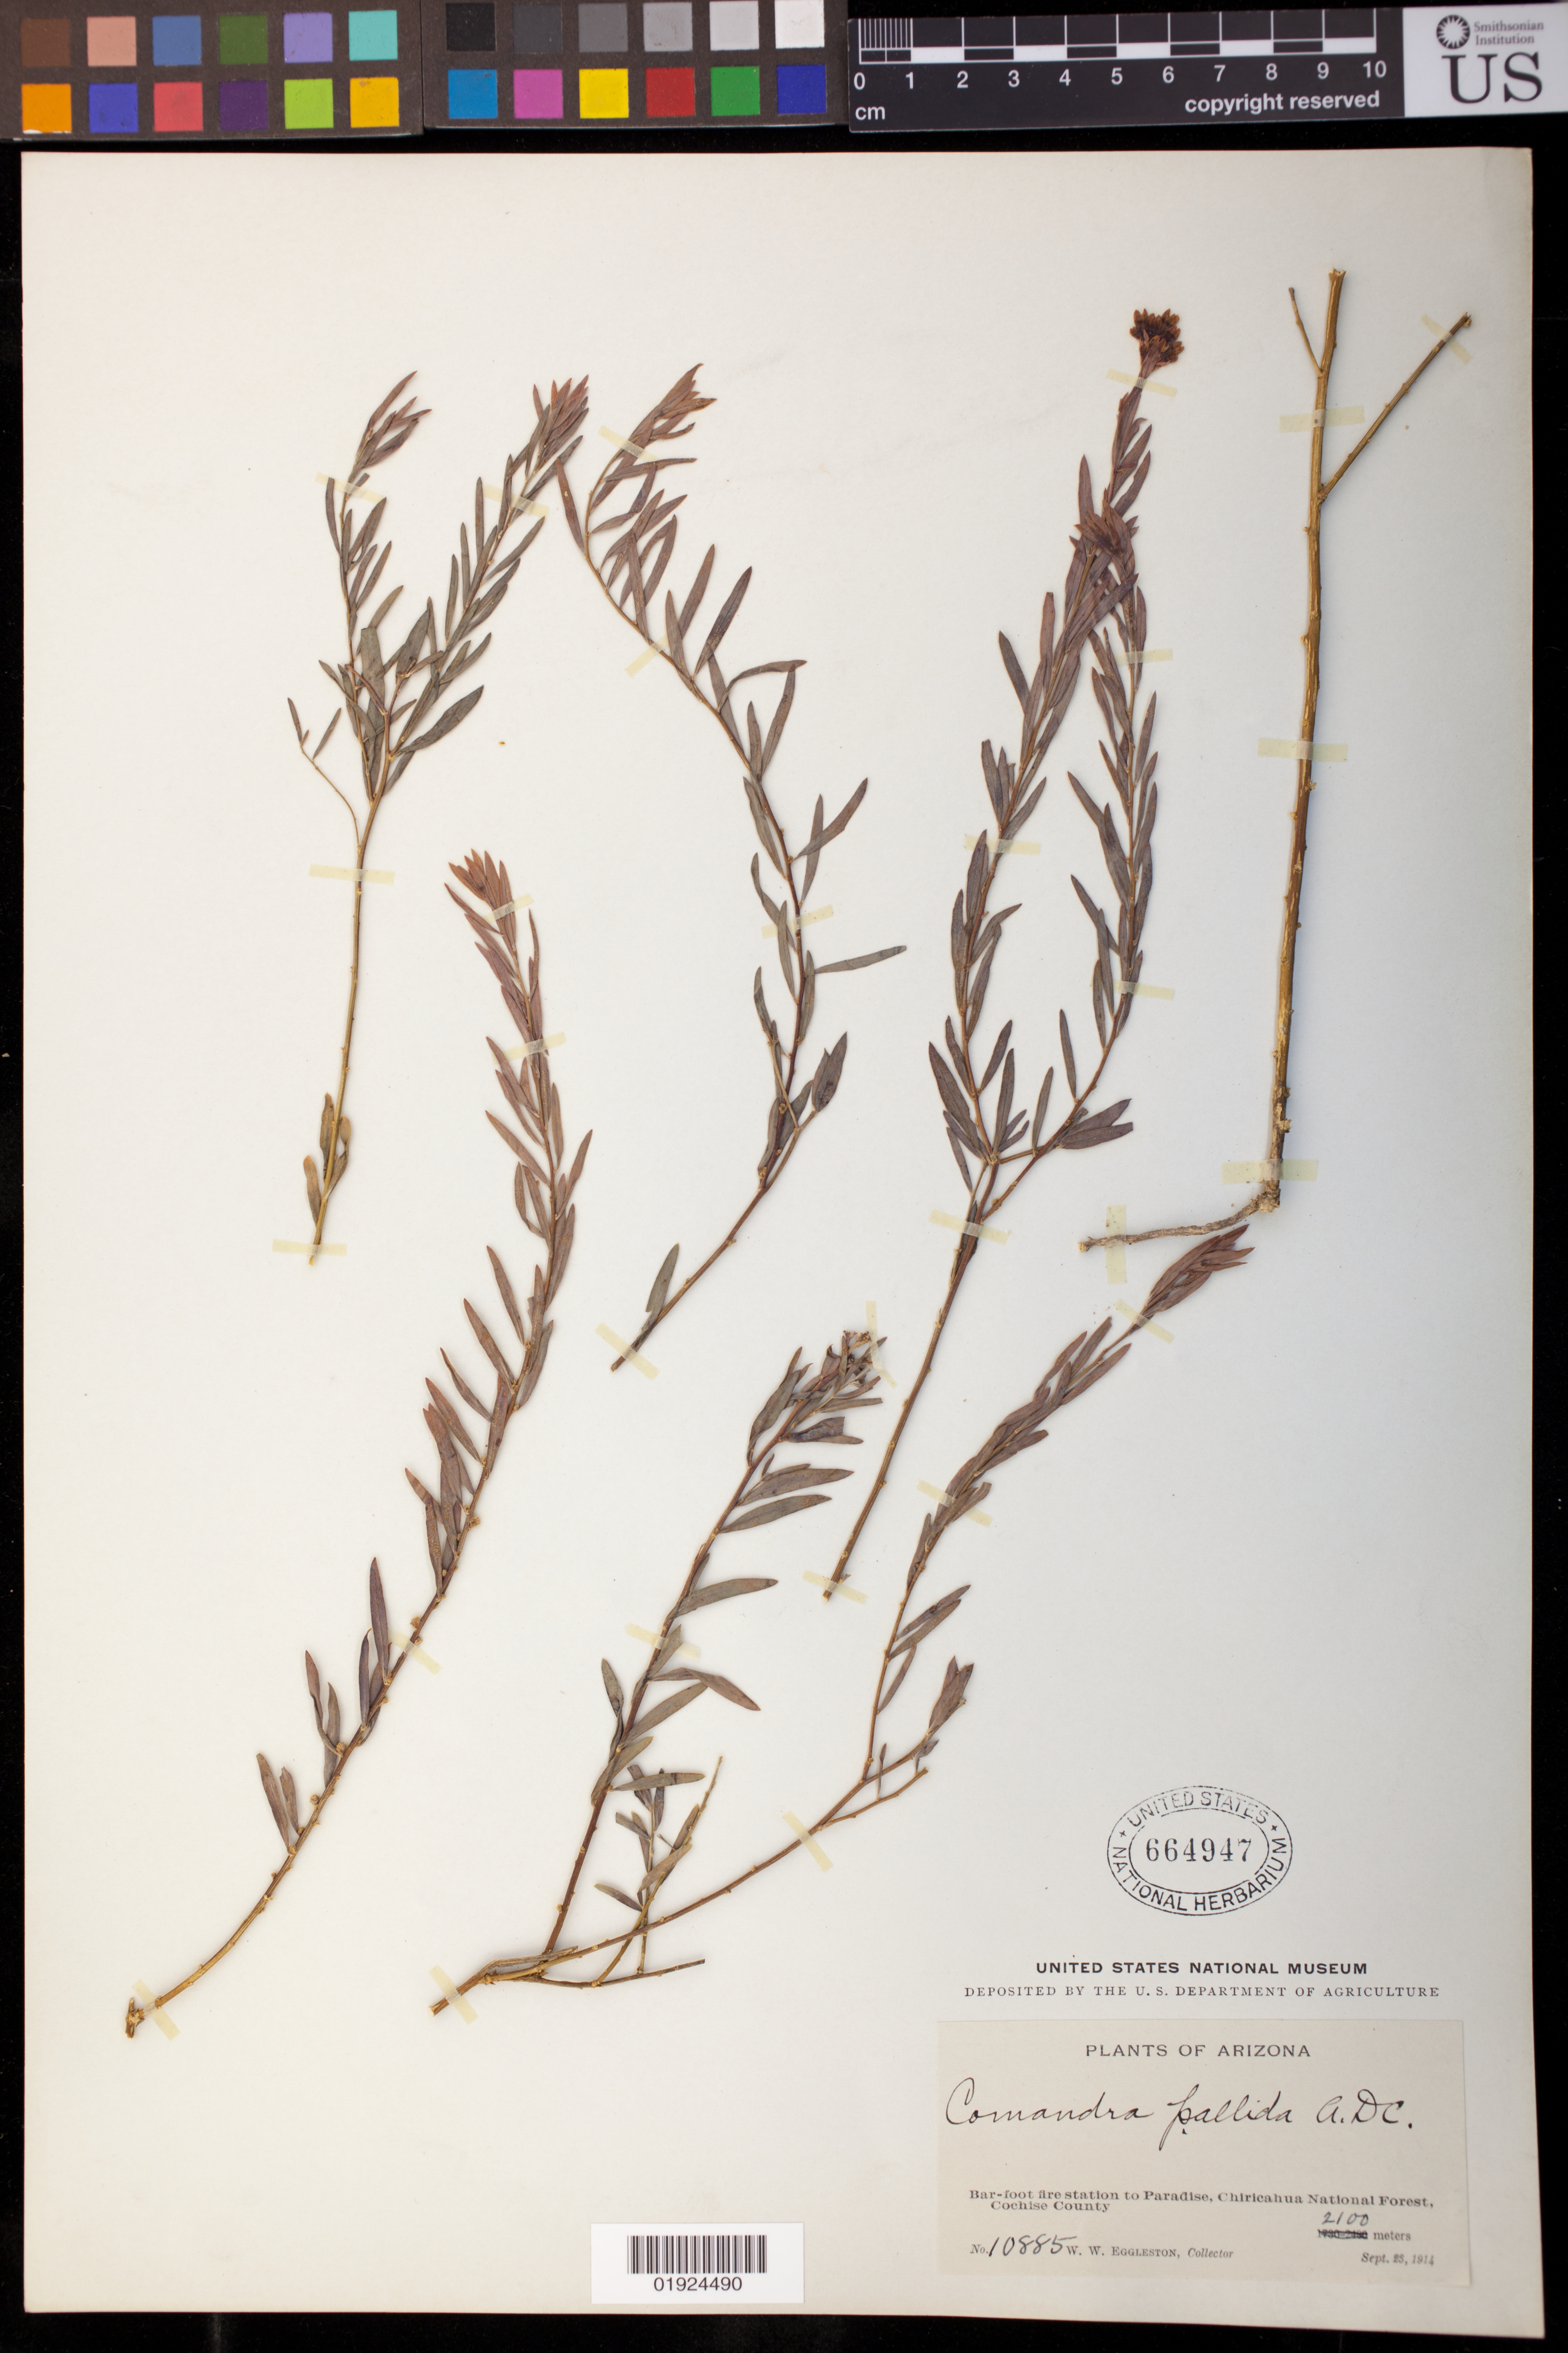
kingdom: Plantae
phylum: Tracheophyta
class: Magnoliopsida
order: Santalales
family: Comandraceae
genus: Comandra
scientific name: Comandra pallida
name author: A. DC.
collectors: W. W. Eggleston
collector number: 10885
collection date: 1914-09-25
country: United States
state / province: Arizona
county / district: Cochise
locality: Bar-foot fire station to Paradise, Chiricahua National Forest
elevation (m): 2100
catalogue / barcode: US 664947